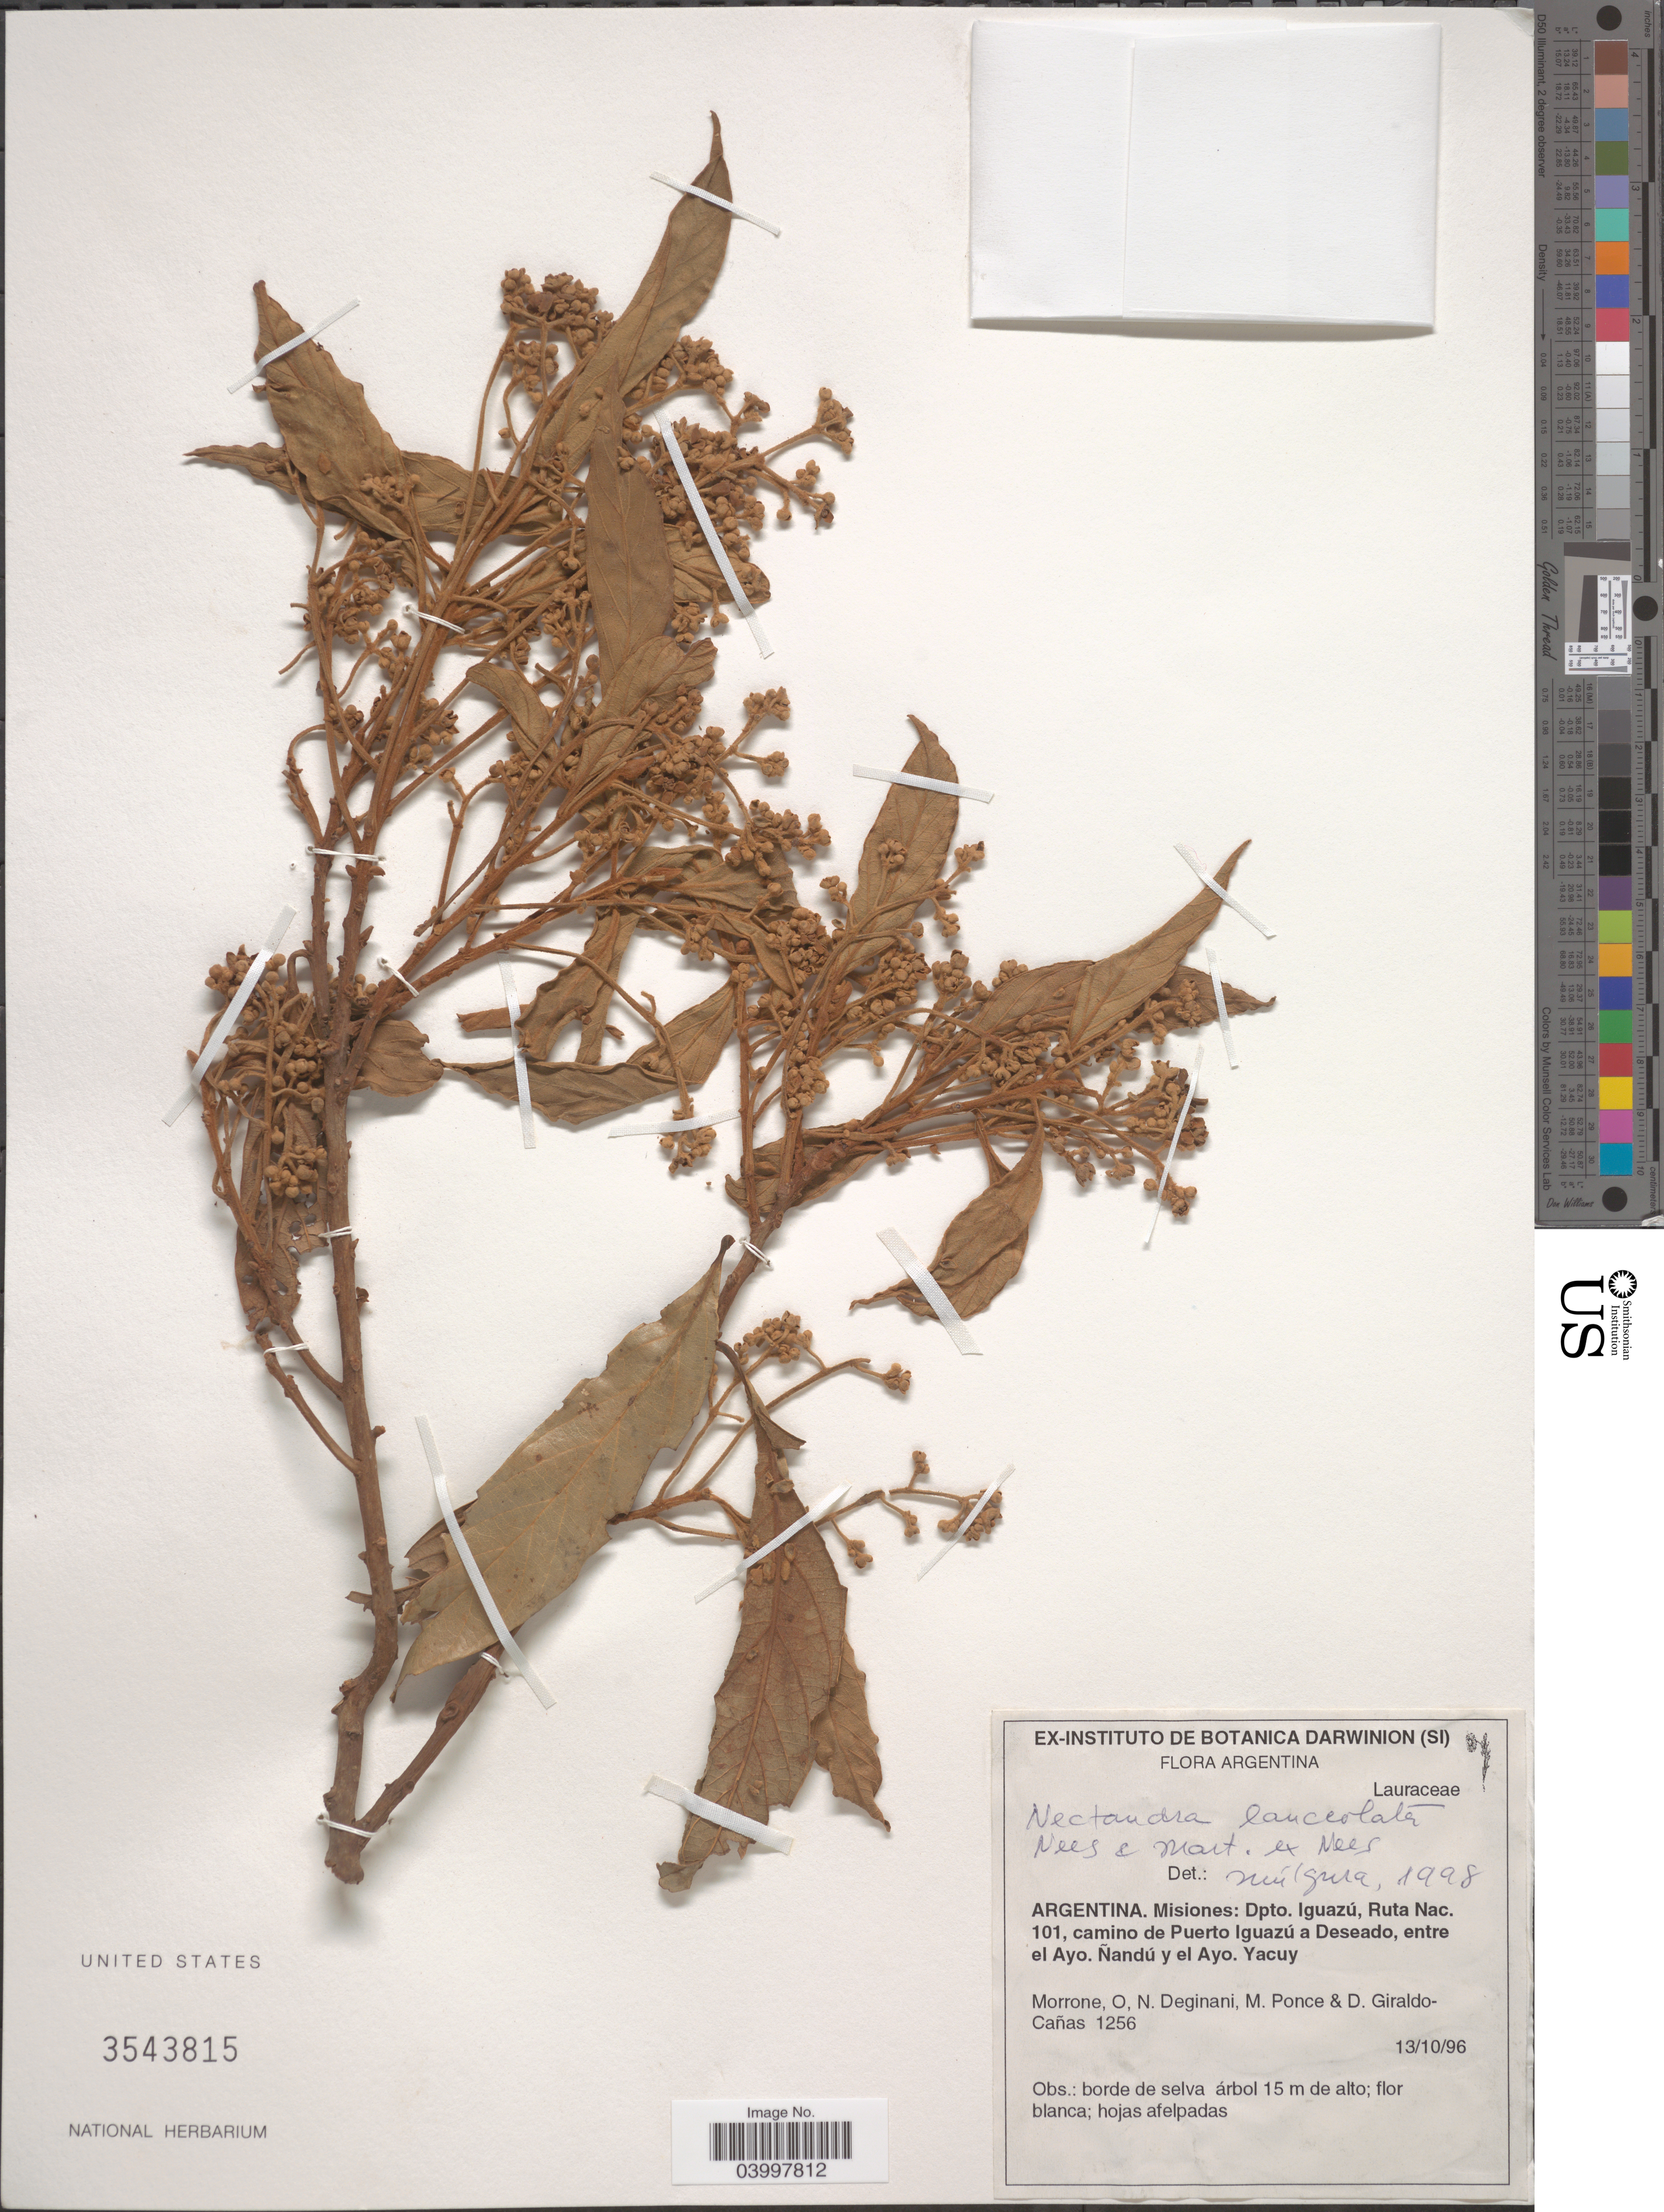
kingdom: Plantae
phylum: Tracheophyta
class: Magnoliopsida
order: Laurales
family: Lauraceae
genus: Nectandra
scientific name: Nectandra lanceolata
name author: Nees & Mart.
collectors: O. N. Morrone, N. Deginani, M. Ponce & D. Giraldo-Cañas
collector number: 1256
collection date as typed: Transcribed d/m/y: 13/10/96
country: Argentina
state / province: Misiones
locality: Dpto. Iguazú, Ruta Nac. 101, camino de Puerto Iguazú a Deseado, entre el Ayo, Ñandú y el Ayo. Yacuy.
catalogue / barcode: US 3543815